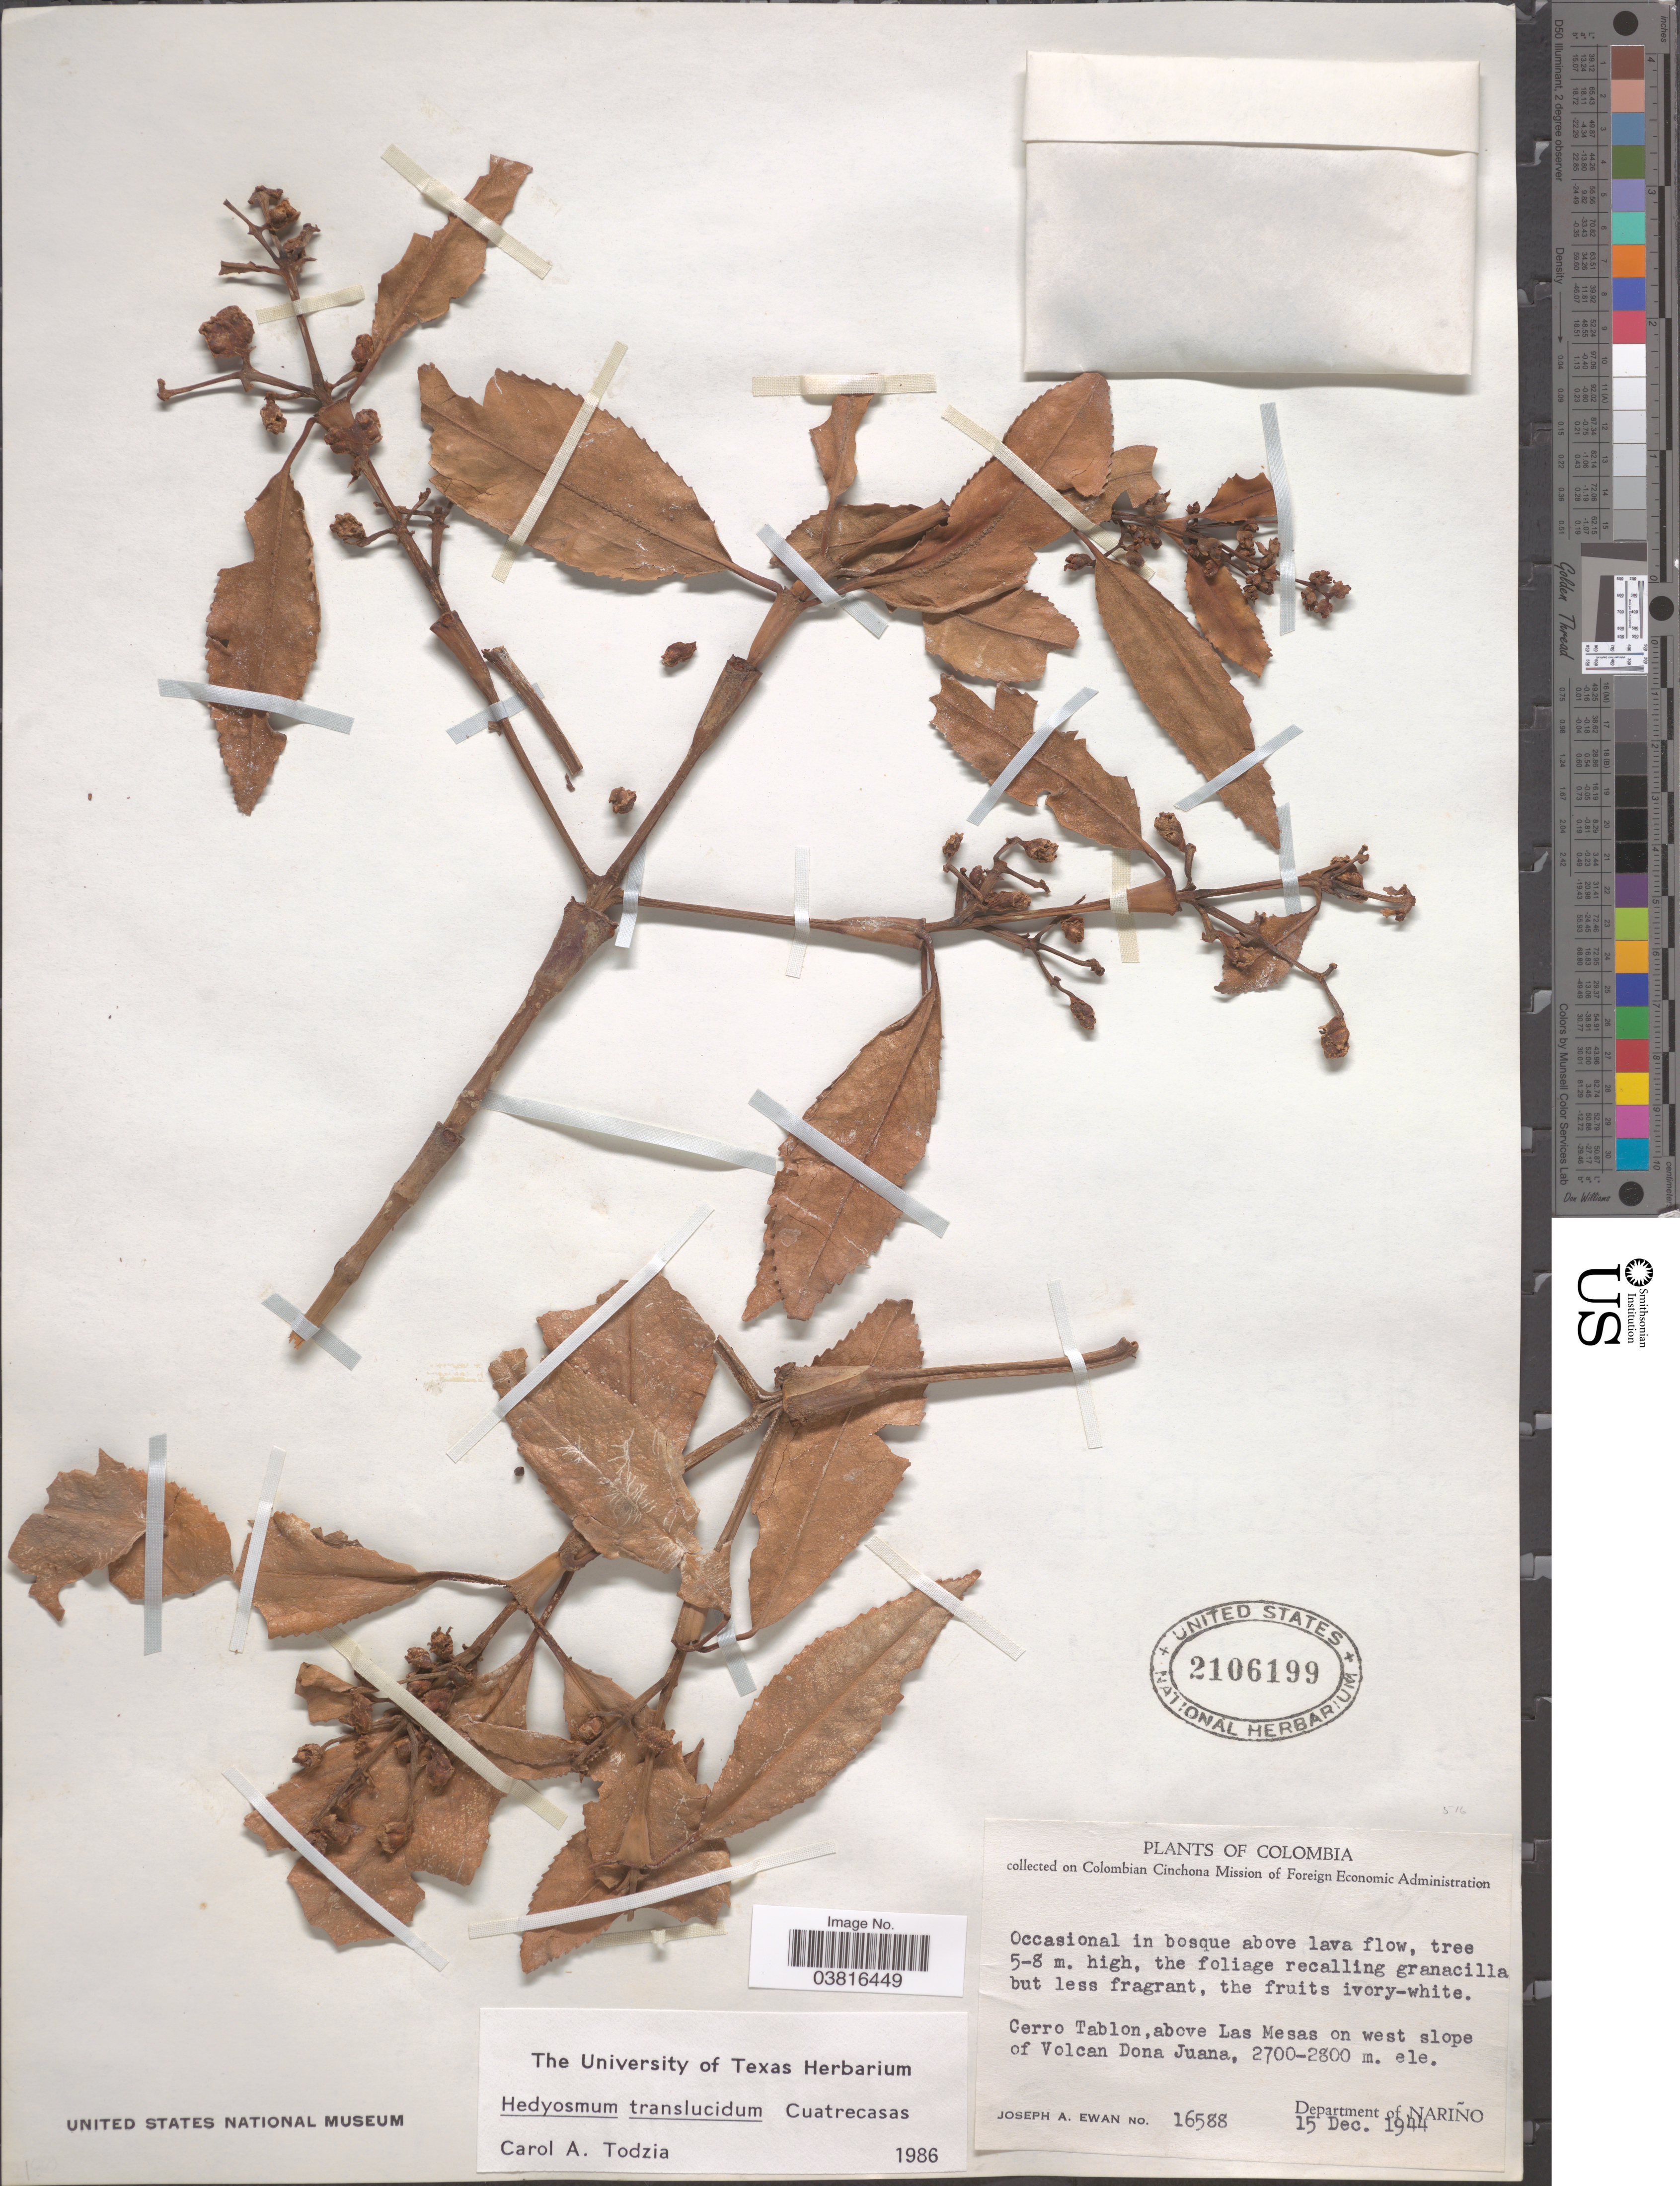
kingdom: Plantae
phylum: Tracheophyta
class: Magnoliopsida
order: Chloranthales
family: Chloranthaceae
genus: Hedyosmum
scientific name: Hedyosmum translucidum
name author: Cuatrec.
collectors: J. A. Ewan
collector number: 16588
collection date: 1944-12-15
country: Colombia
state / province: Nariño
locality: Cerro Tablon, above Las Mesas on west slope of Volcan Dona Juana. Department of Nariño.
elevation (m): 2700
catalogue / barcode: US 2106199